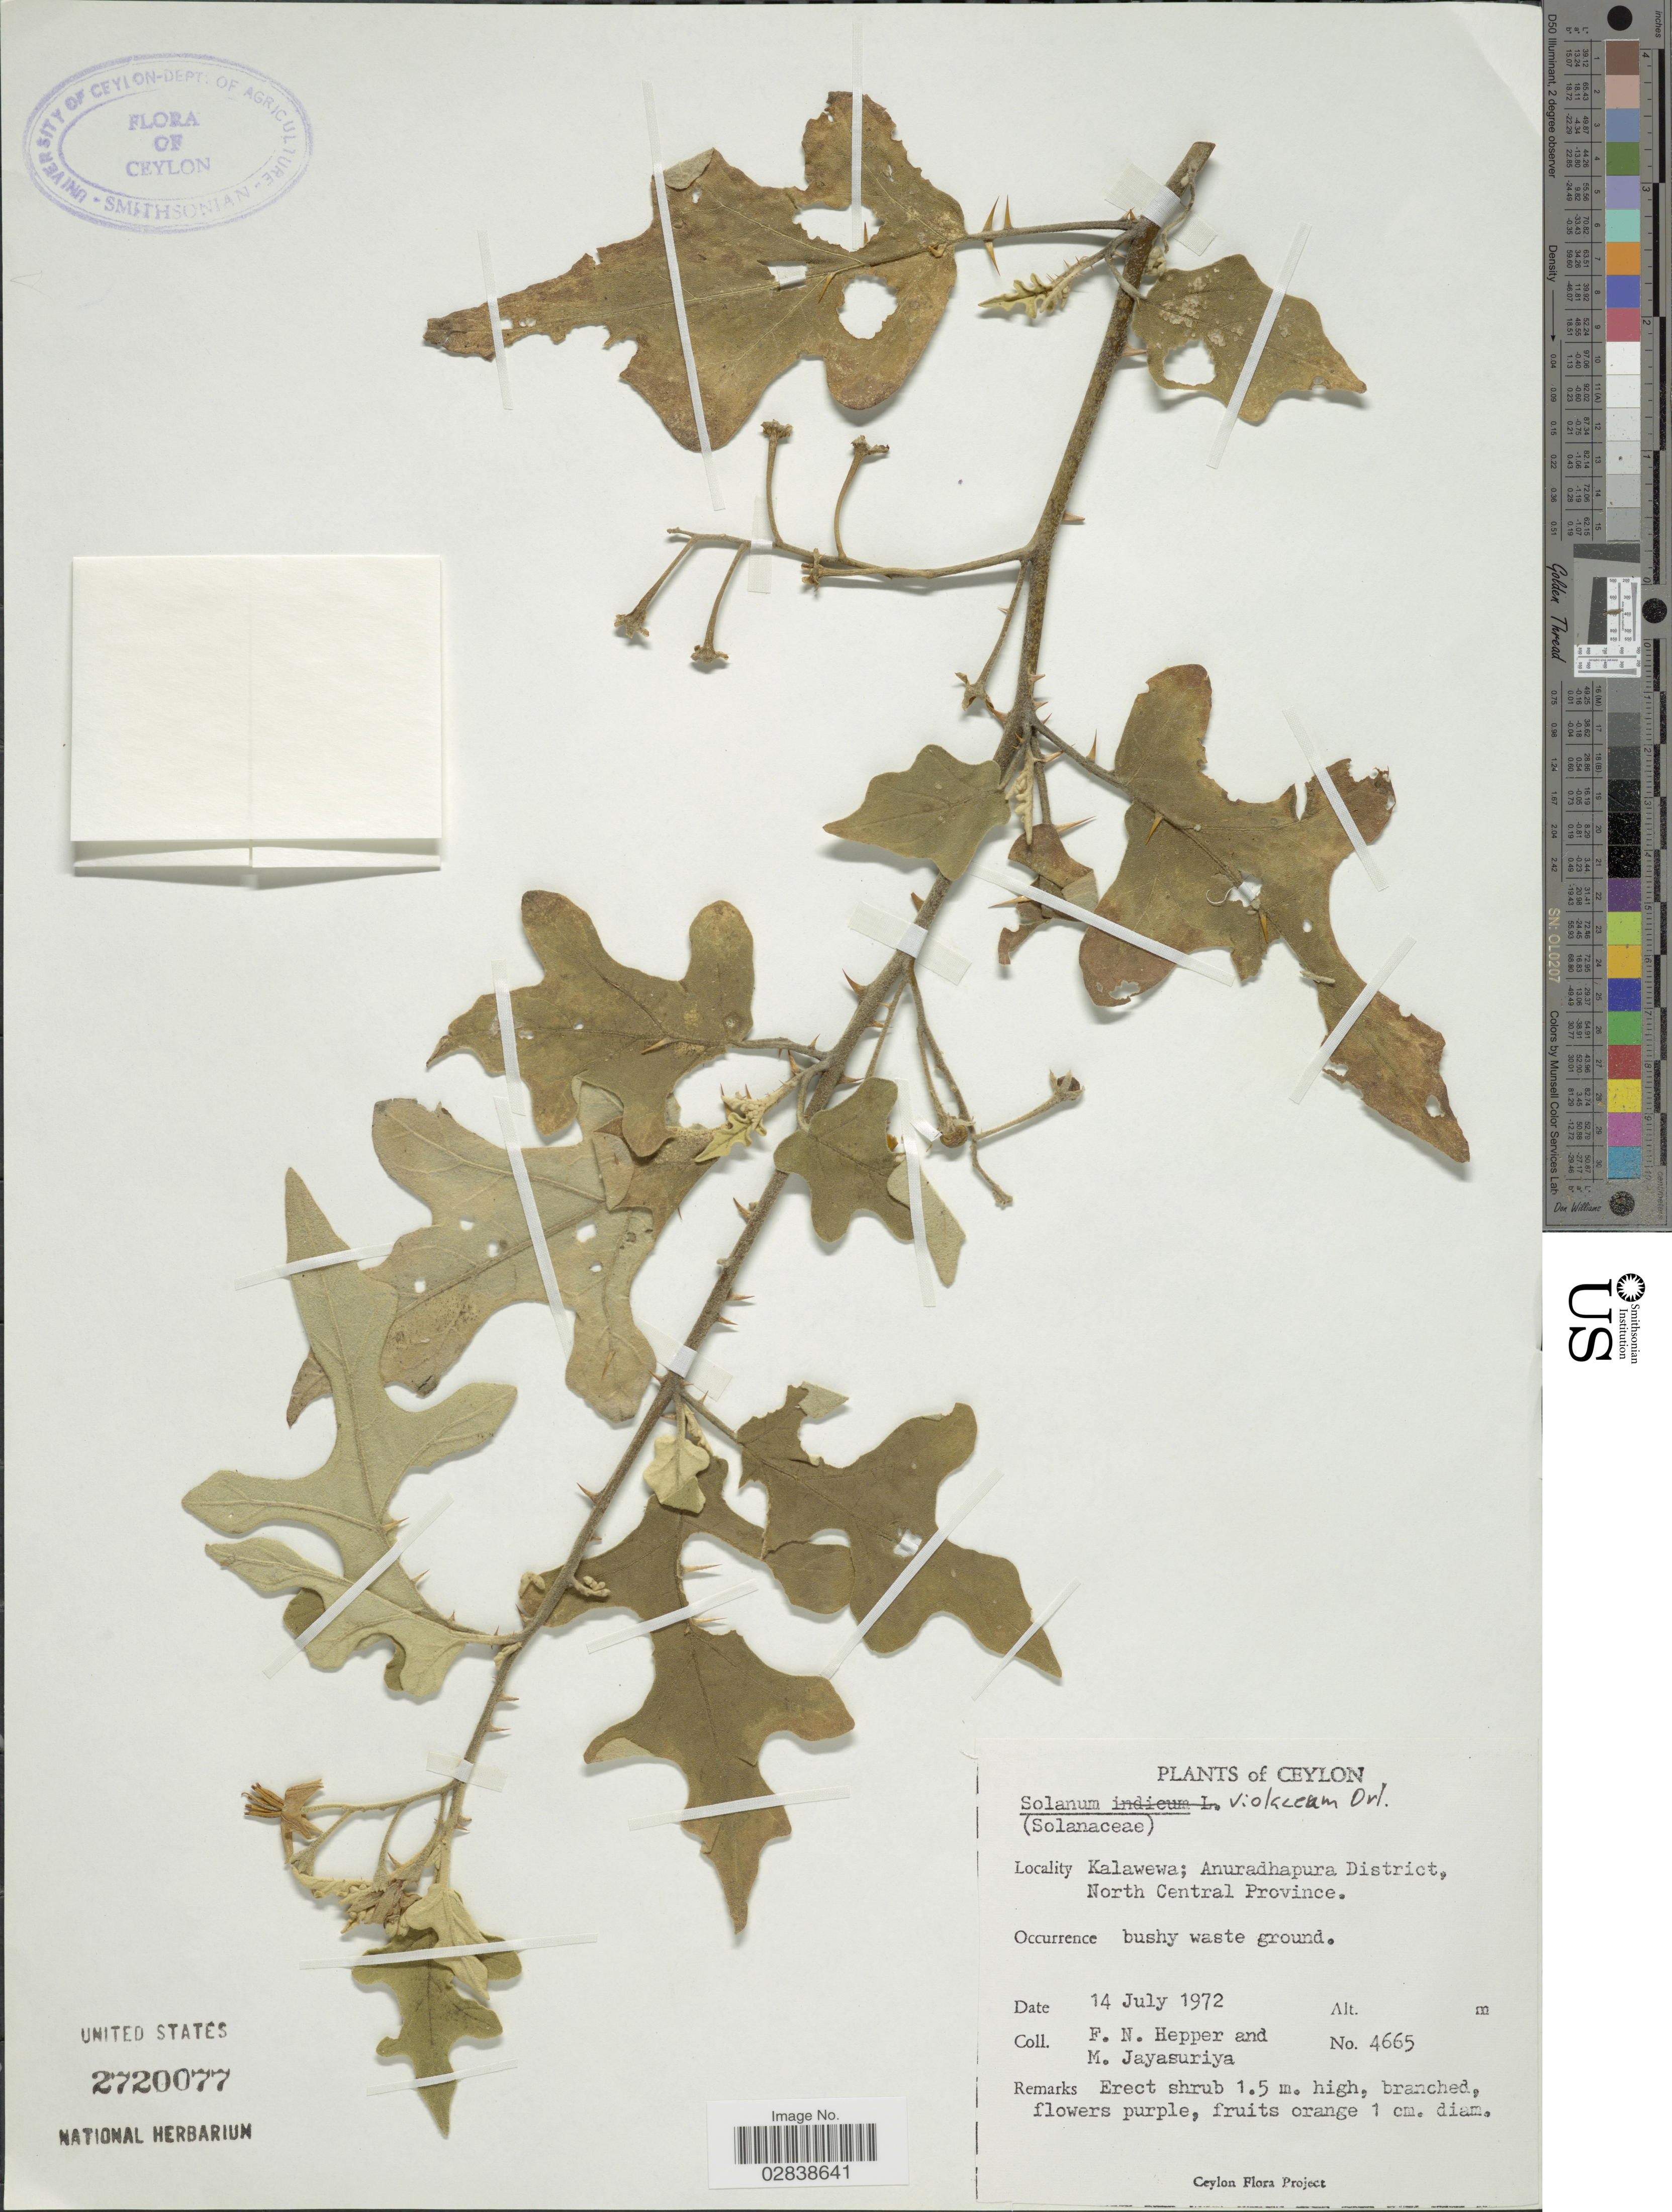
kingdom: Plantae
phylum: Tracheophyta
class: Magnoliopsida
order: Solanales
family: Solanaceae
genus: Solanum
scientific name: Solanum violaceum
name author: Ortega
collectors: F. Hepper & M. Jayasuriya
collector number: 4665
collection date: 1972-07-14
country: Sri Lanka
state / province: North Central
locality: Ceylon. Kalawewa; Anuradhapura District, North Central Province.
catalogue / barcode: US 2720077